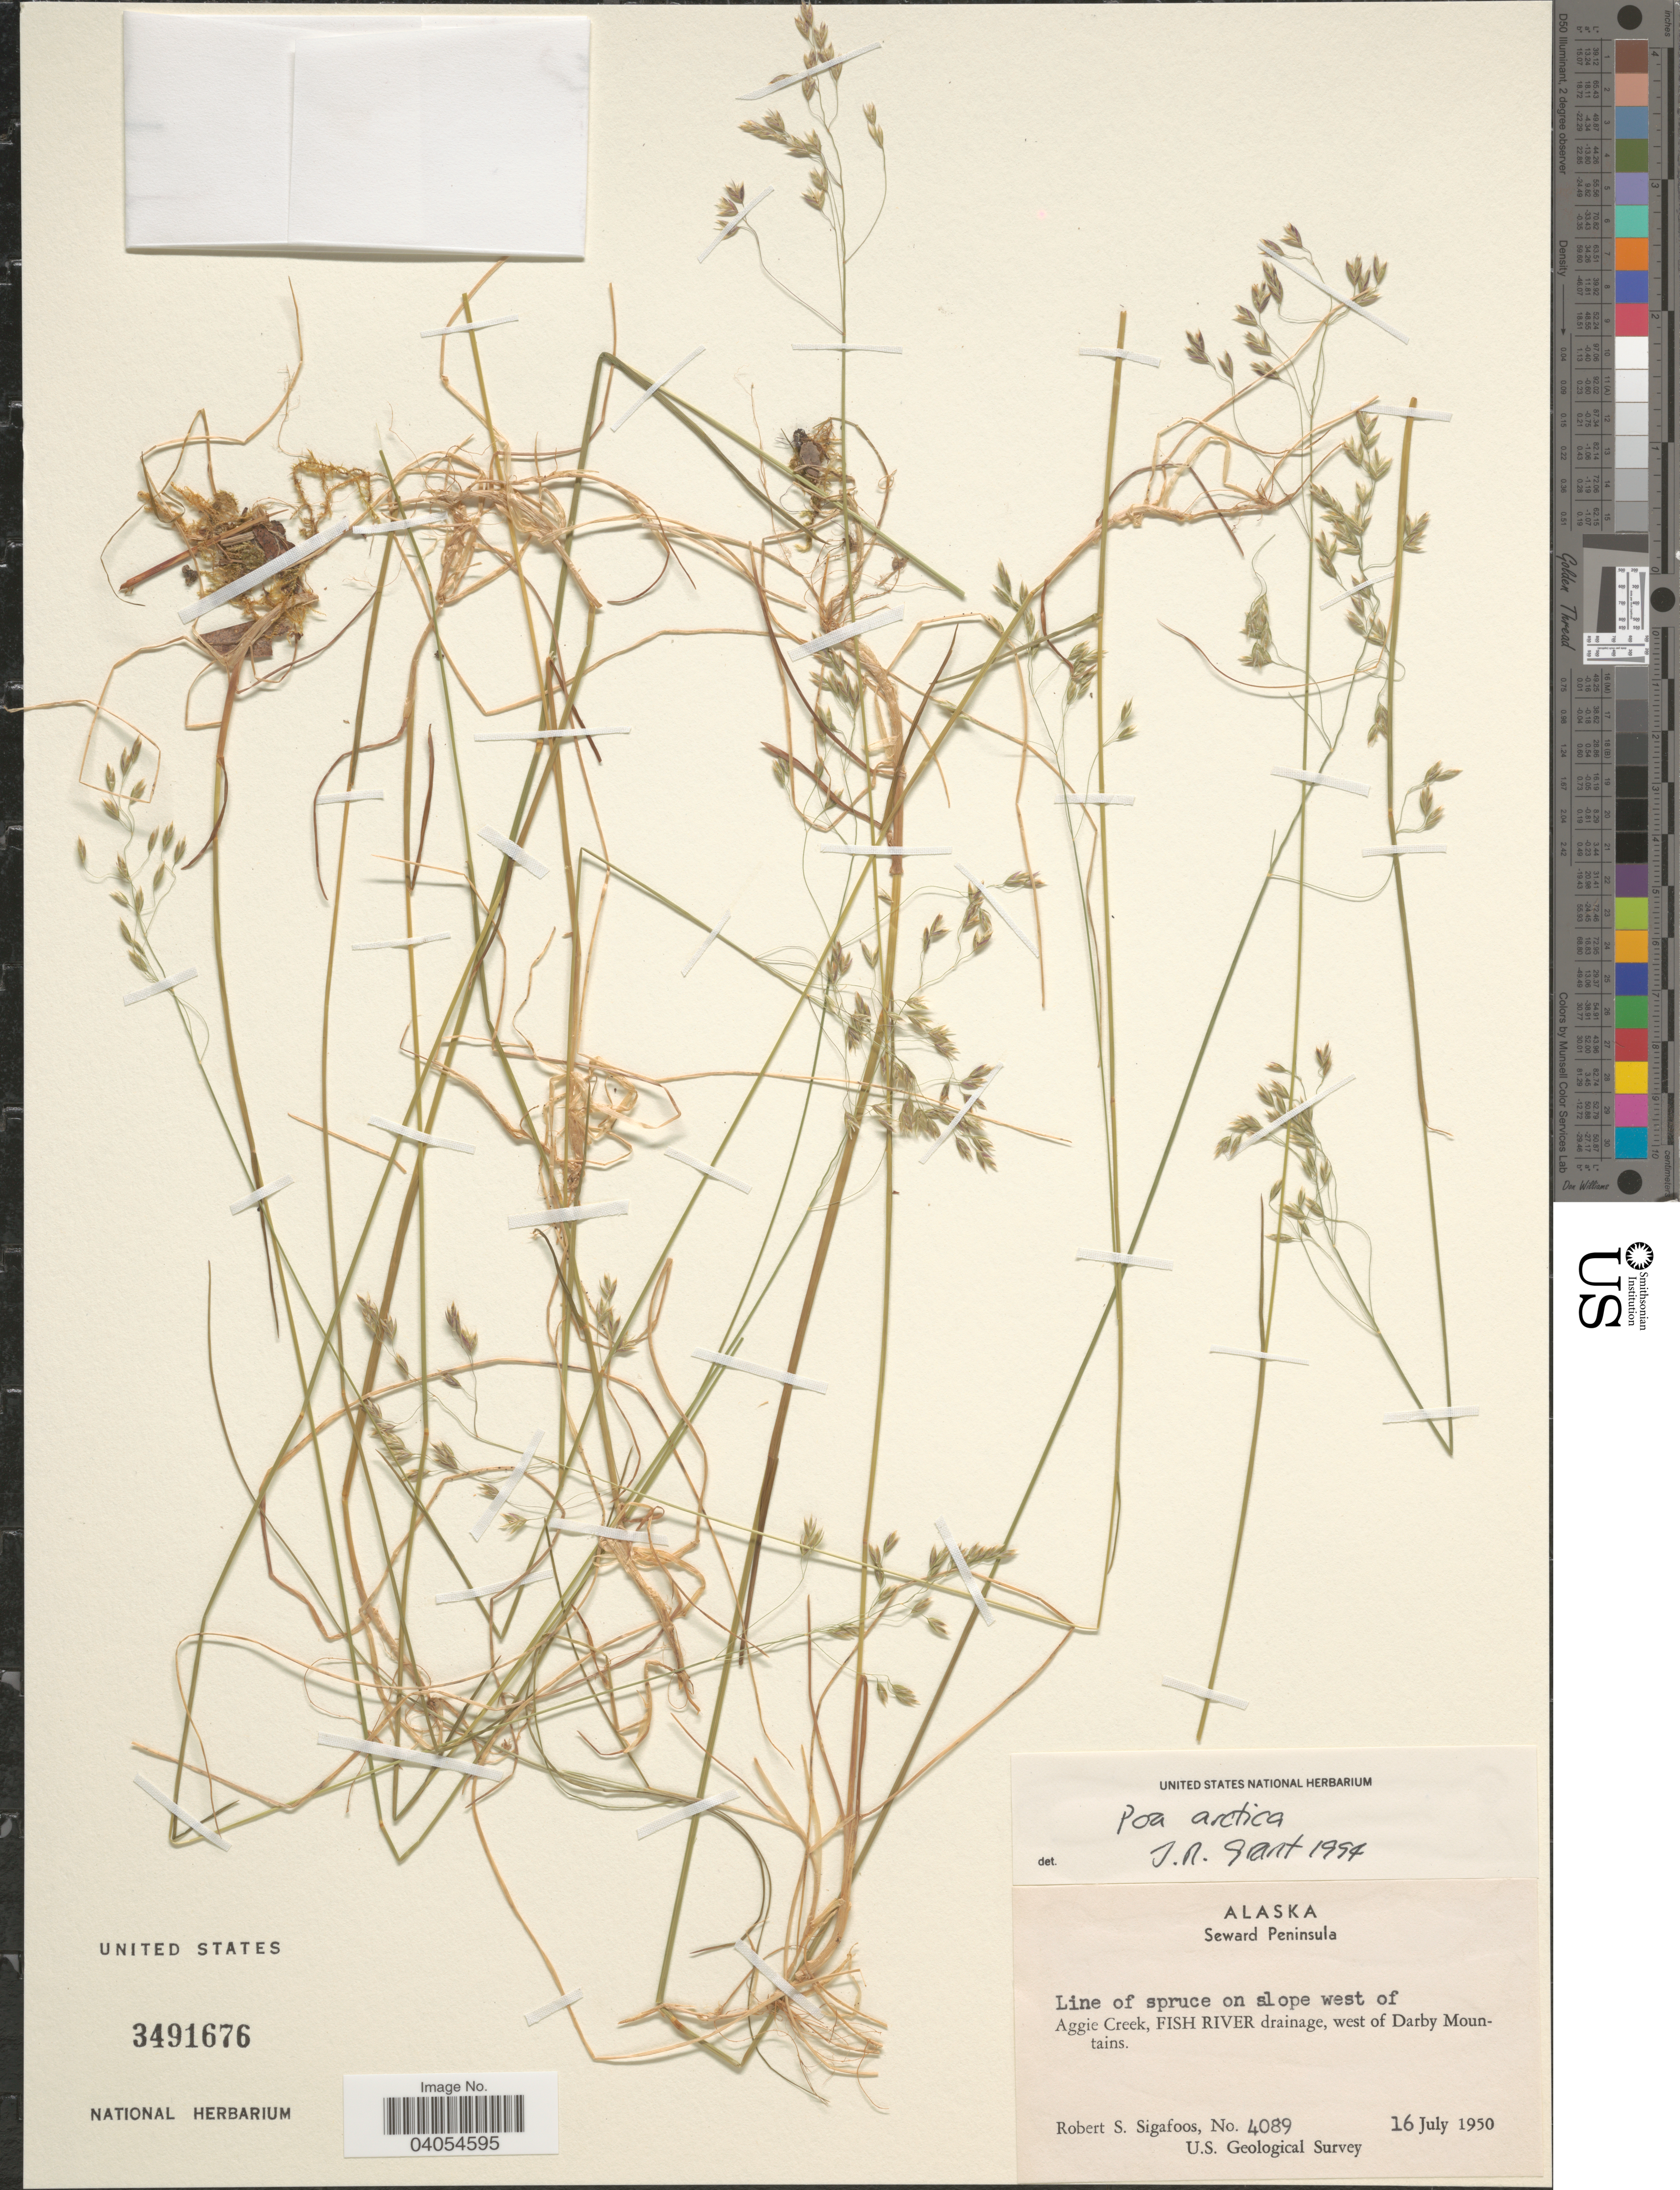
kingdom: Plantae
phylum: Tracheophyta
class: Liliopsida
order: Poales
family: Poaceae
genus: Poa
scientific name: Poa arctica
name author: R. Br.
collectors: R. Sigafoos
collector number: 4089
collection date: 1950-07-16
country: United States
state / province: Alaska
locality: Seward Peninsula. Line of spruce on slope west of Aggie Creek, Fish River drainage, west of Darby Mountains.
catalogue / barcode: US 3491676